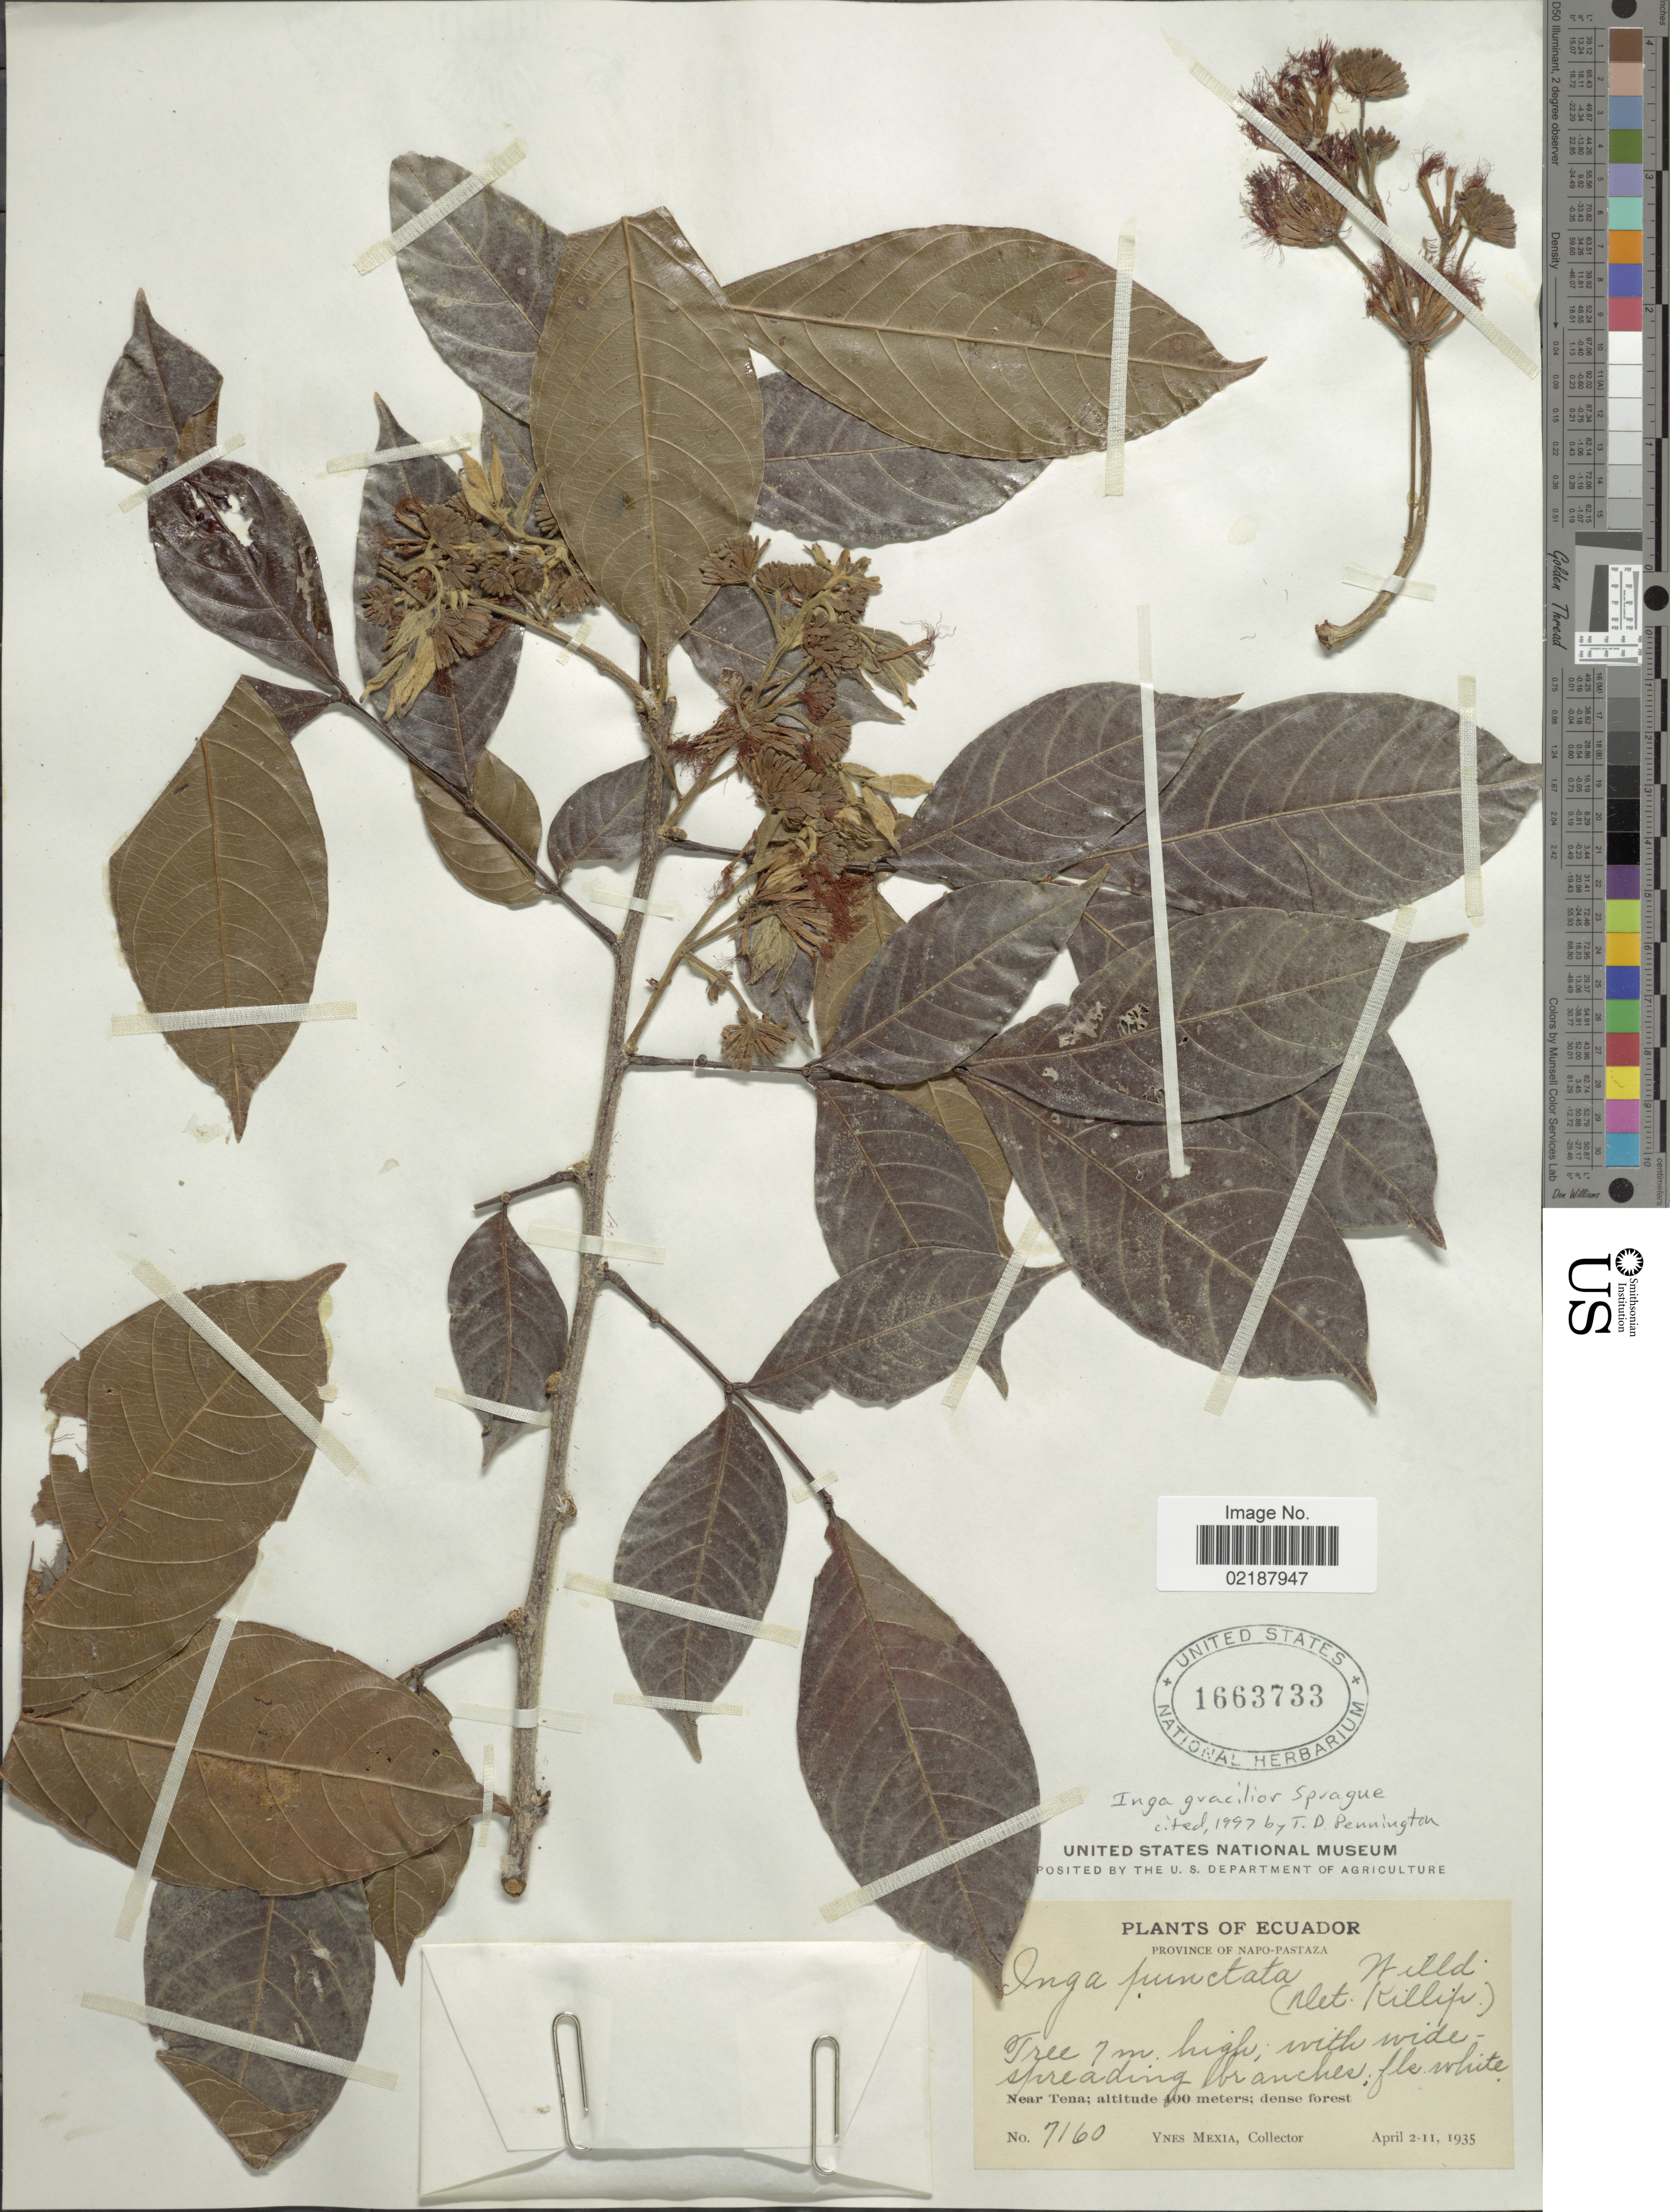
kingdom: Plantae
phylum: Tracheophyta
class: Magnoliopsida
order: Fabales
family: Fabaceae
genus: Inga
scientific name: Inga gracilior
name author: Sprague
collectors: Y. Mexia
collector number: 7160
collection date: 1935-04-02/1935-04-11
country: Ecuador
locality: Province Napo-Pastaza, near Tena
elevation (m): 400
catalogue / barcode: US 1663733